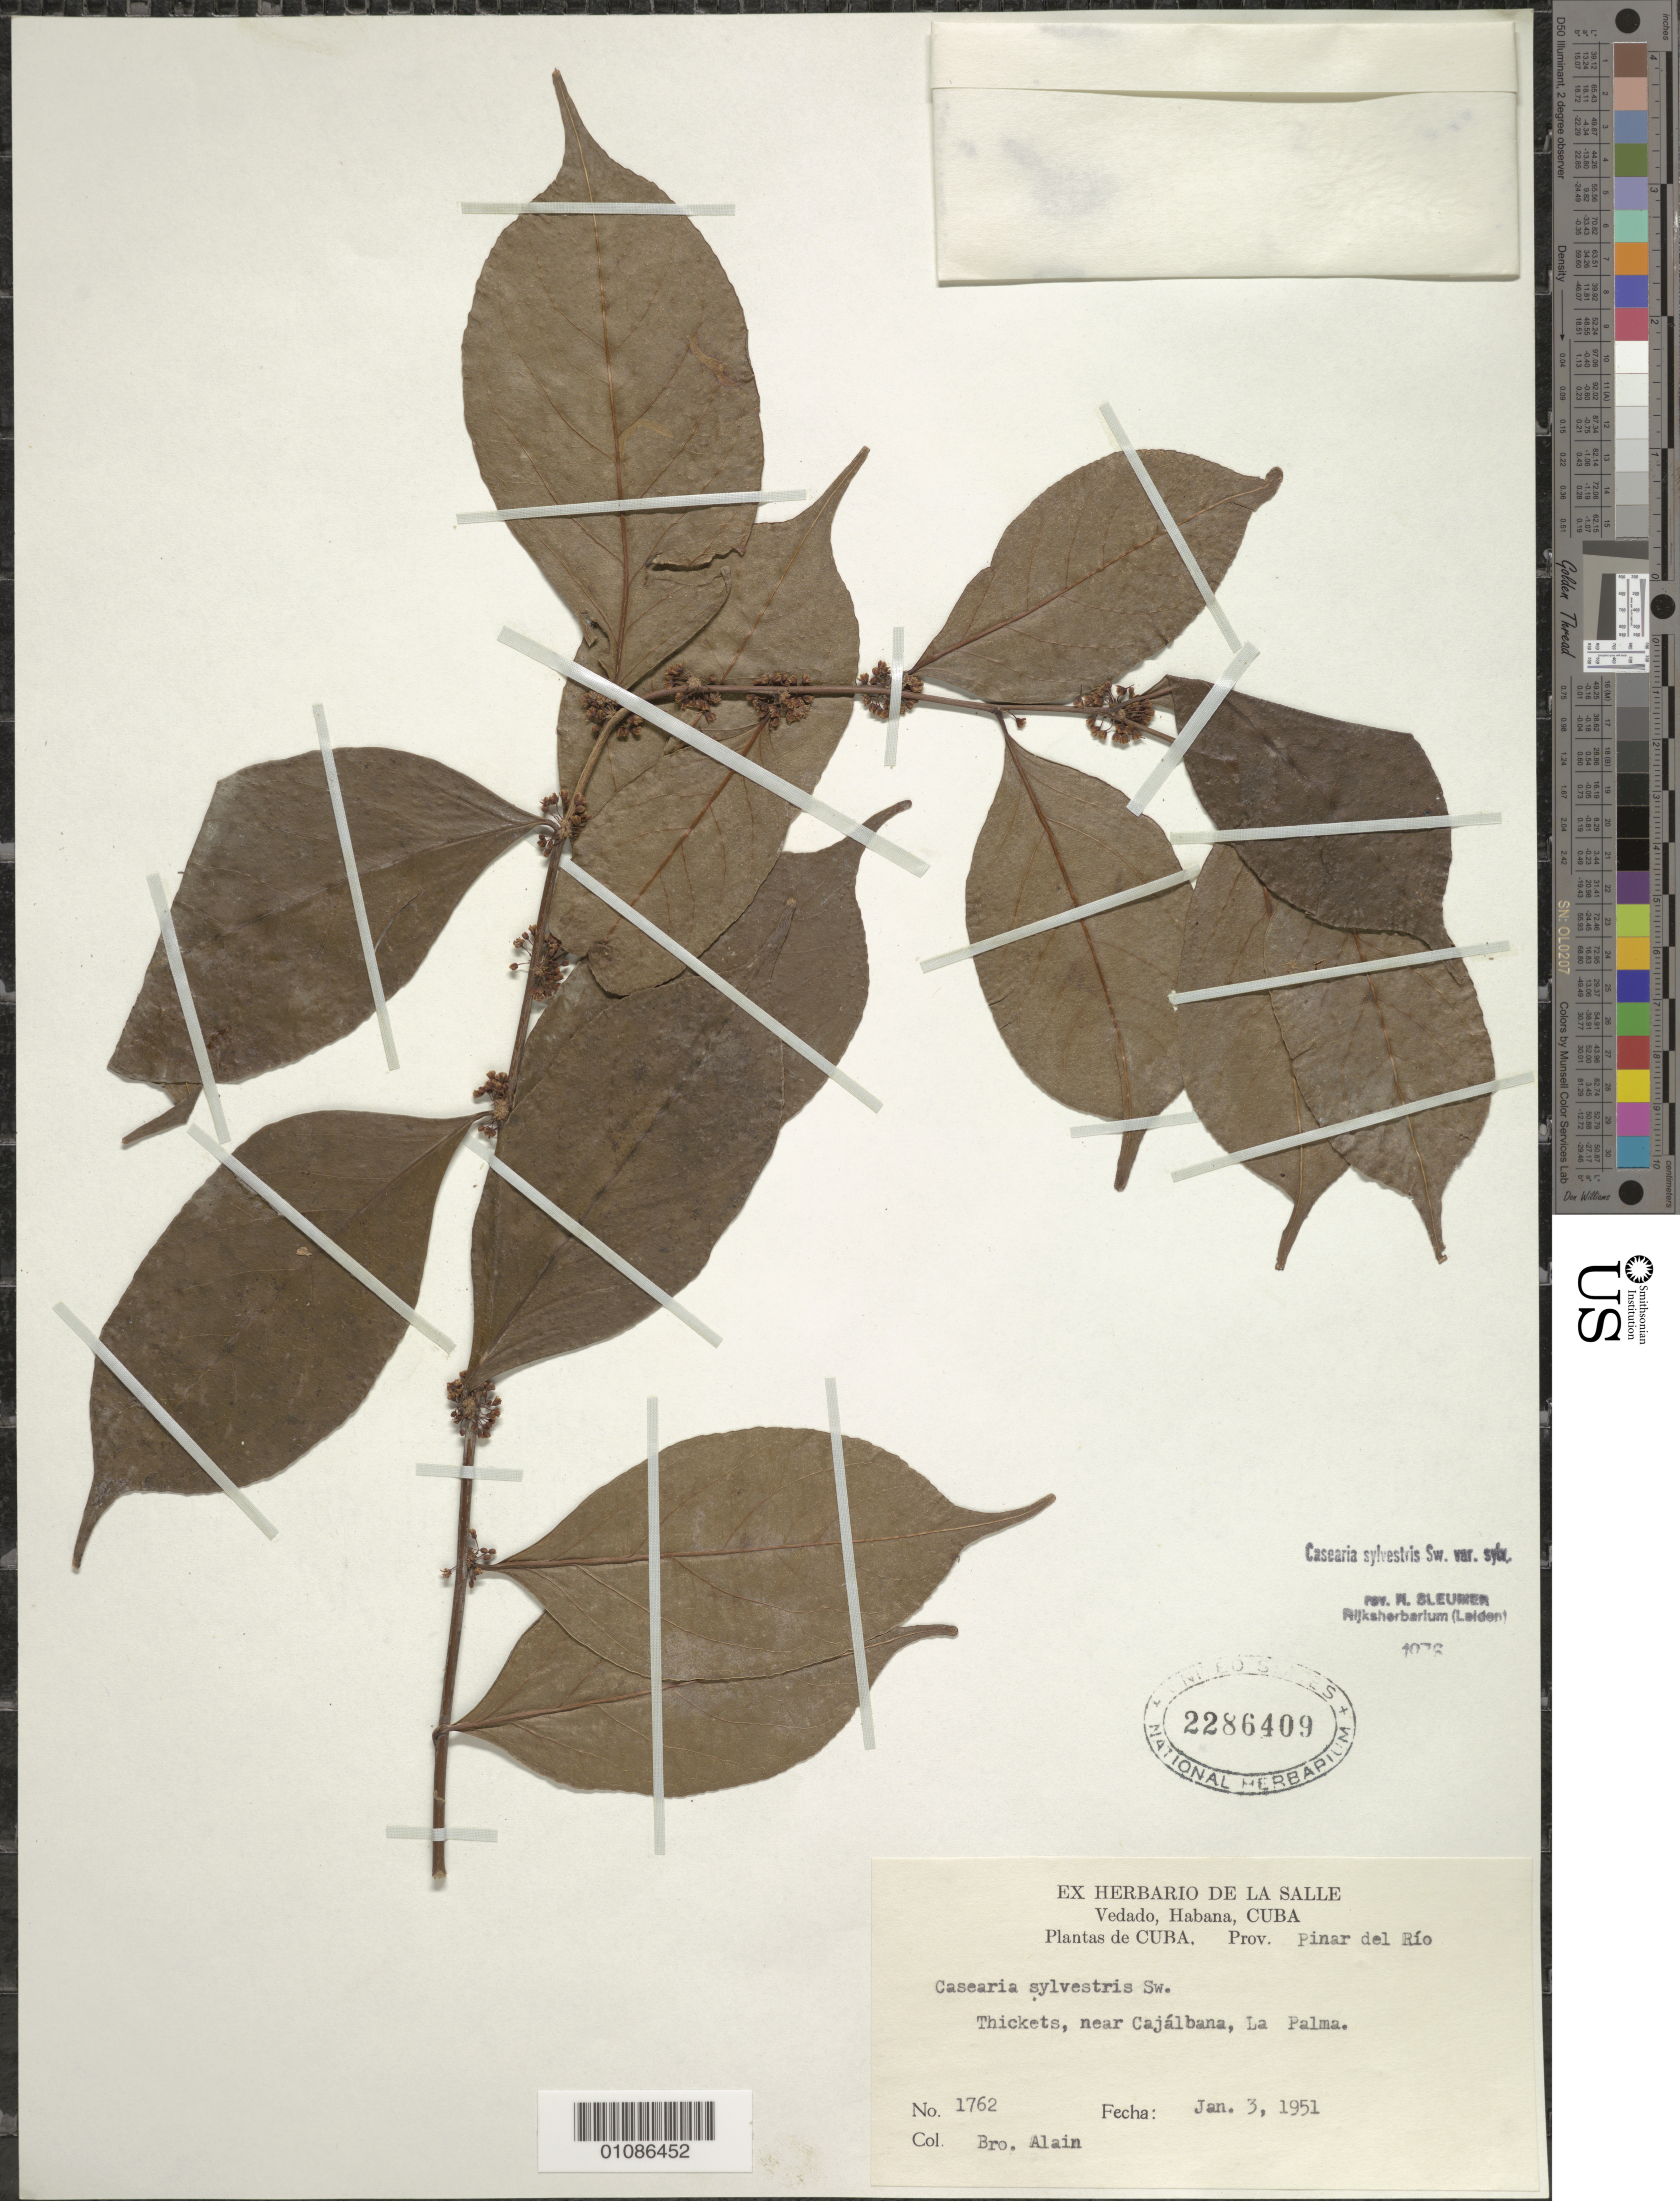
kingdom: Plantae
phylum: Tracheophyta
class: Magnoliopsida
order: Malpighiales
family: Salicaceae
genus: Casearia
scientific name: Casearia sylvestris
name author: Sw.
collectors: A. H. Liogier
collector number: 1762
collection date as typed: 03 Jan 1951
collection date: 1951-01-03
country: Cuba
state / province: Pinar del Rio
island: Cuba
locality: Thickets, near Cajalbana, La palma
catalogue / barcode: US 2286409